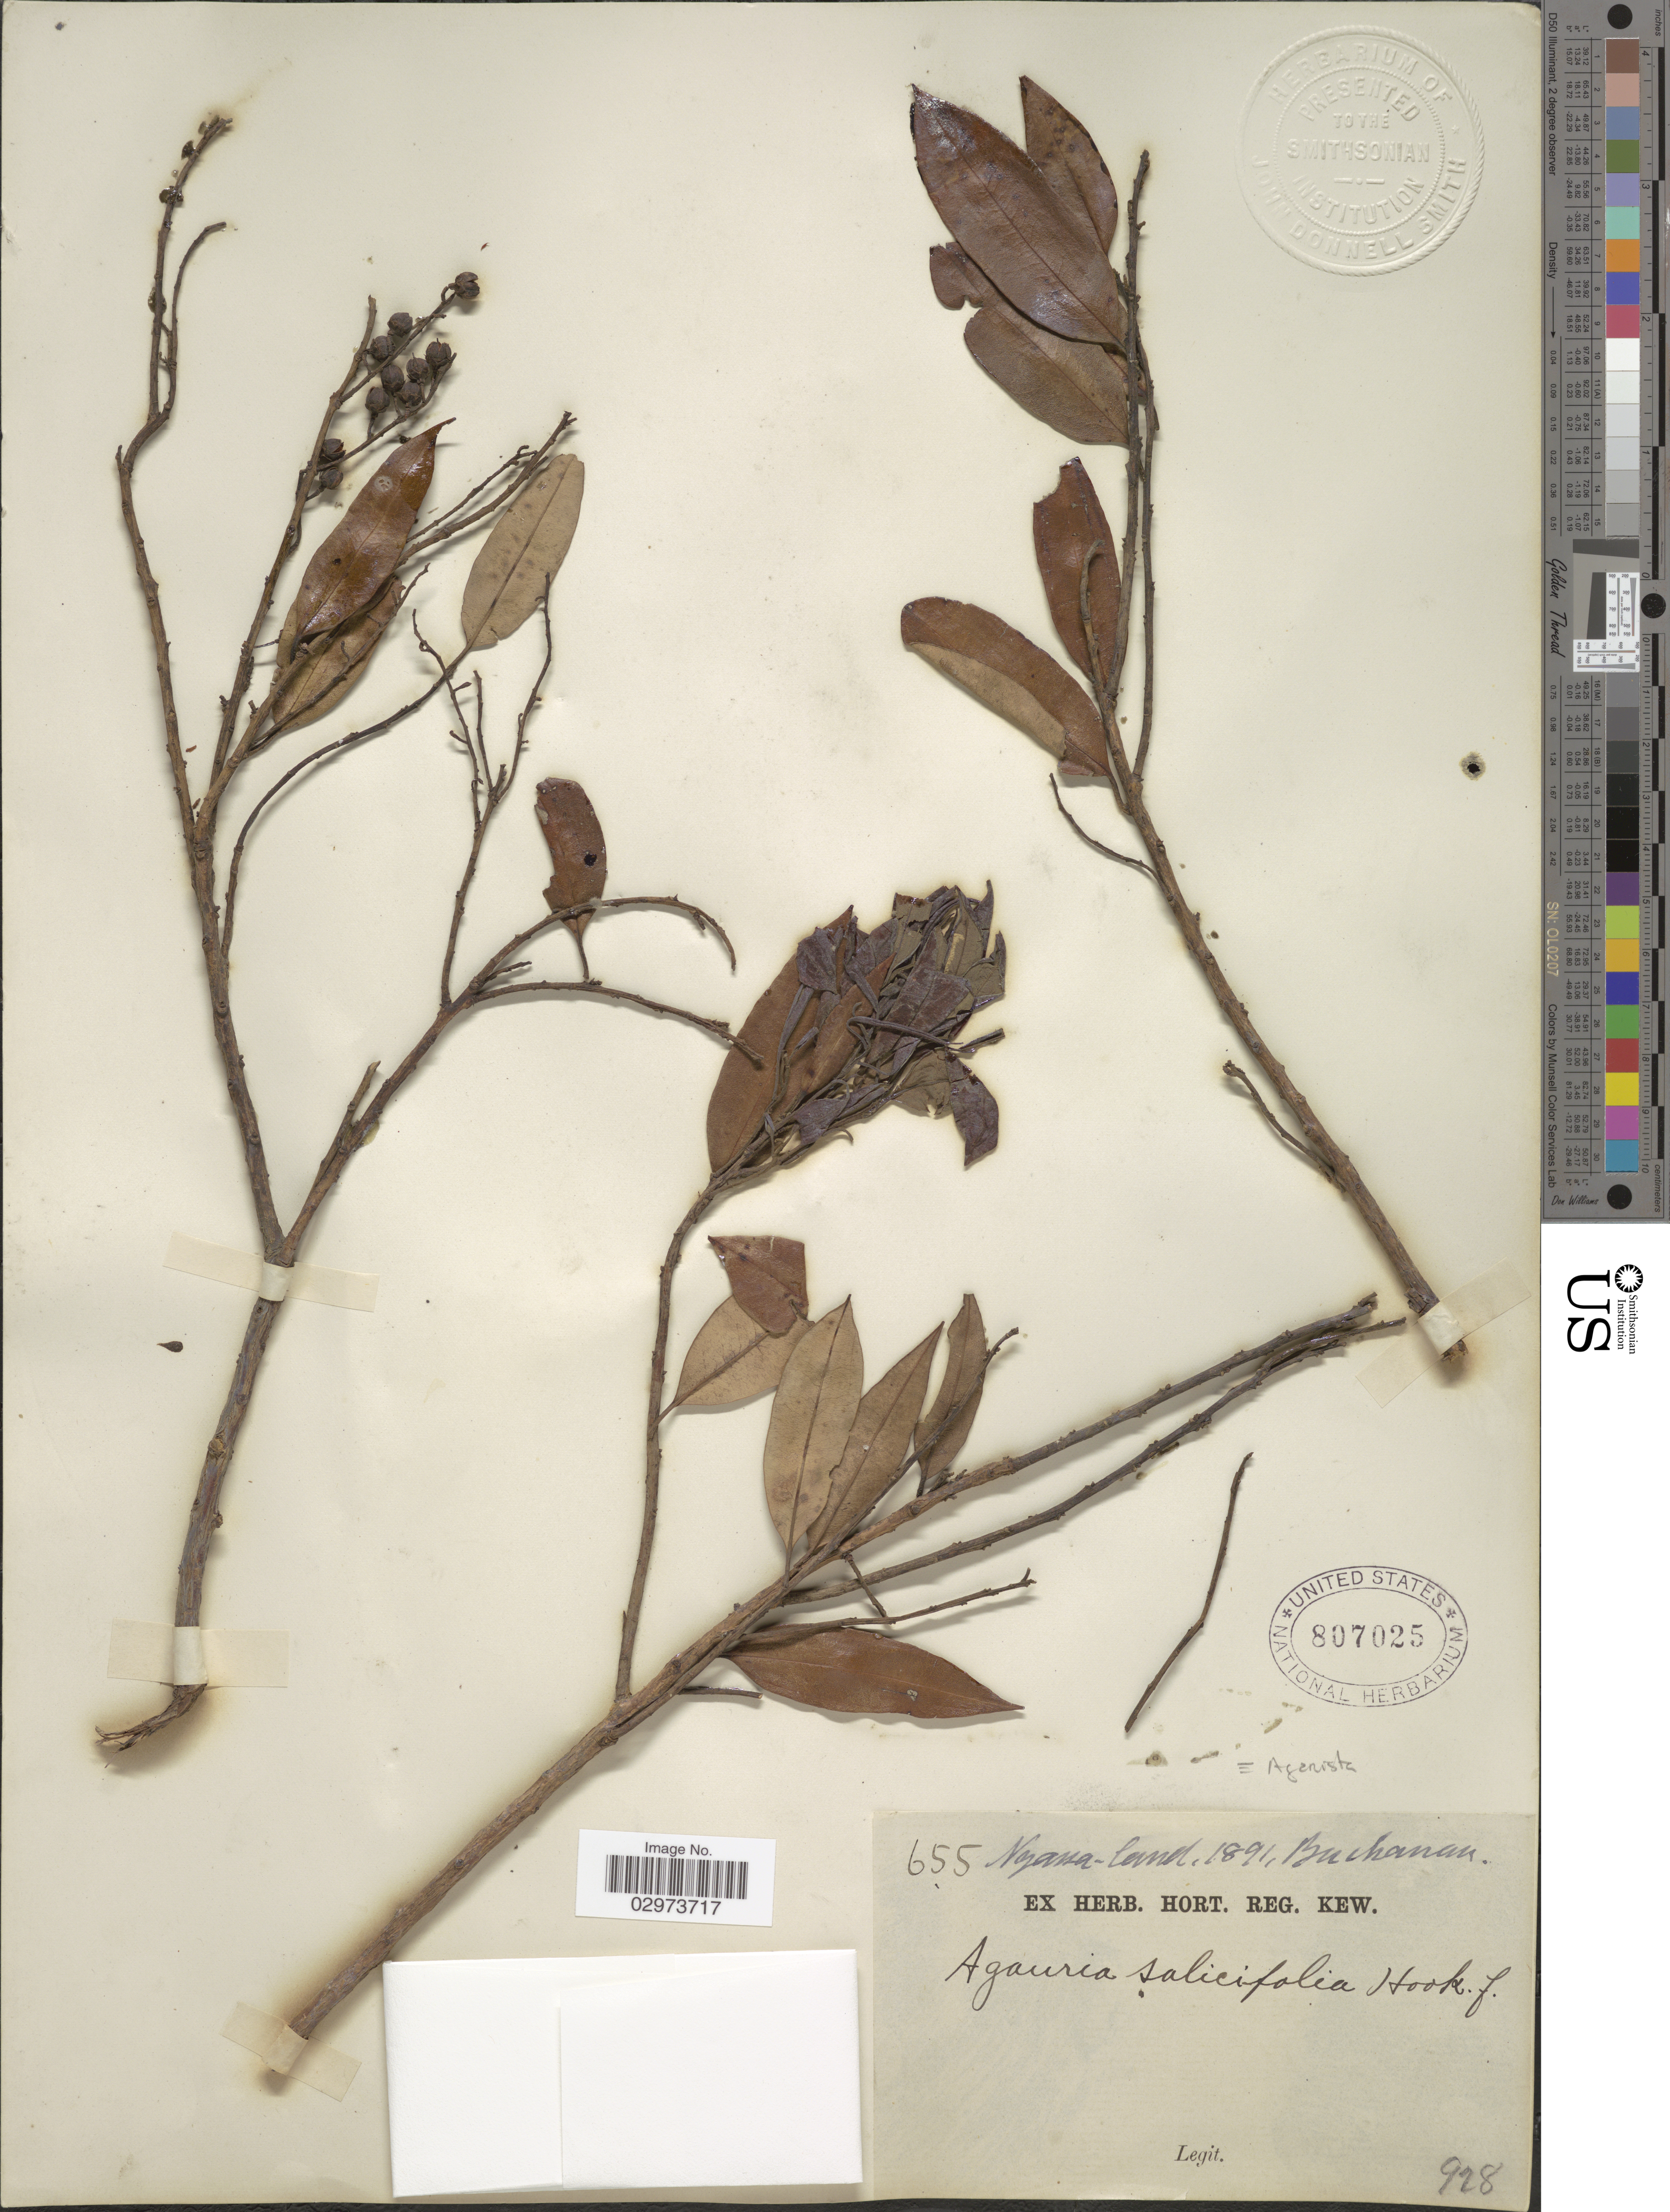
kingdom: Plantae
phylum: Tracheophyta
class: Magnoliopsida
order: Ericales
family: Ericaceae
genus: Agarista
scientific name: Agarista salicifolia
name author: (Lam.) G. Don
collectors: -. Buchanan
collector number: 655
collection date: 1891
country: Malawi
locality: Nyassa-land.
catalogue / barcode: US 807025